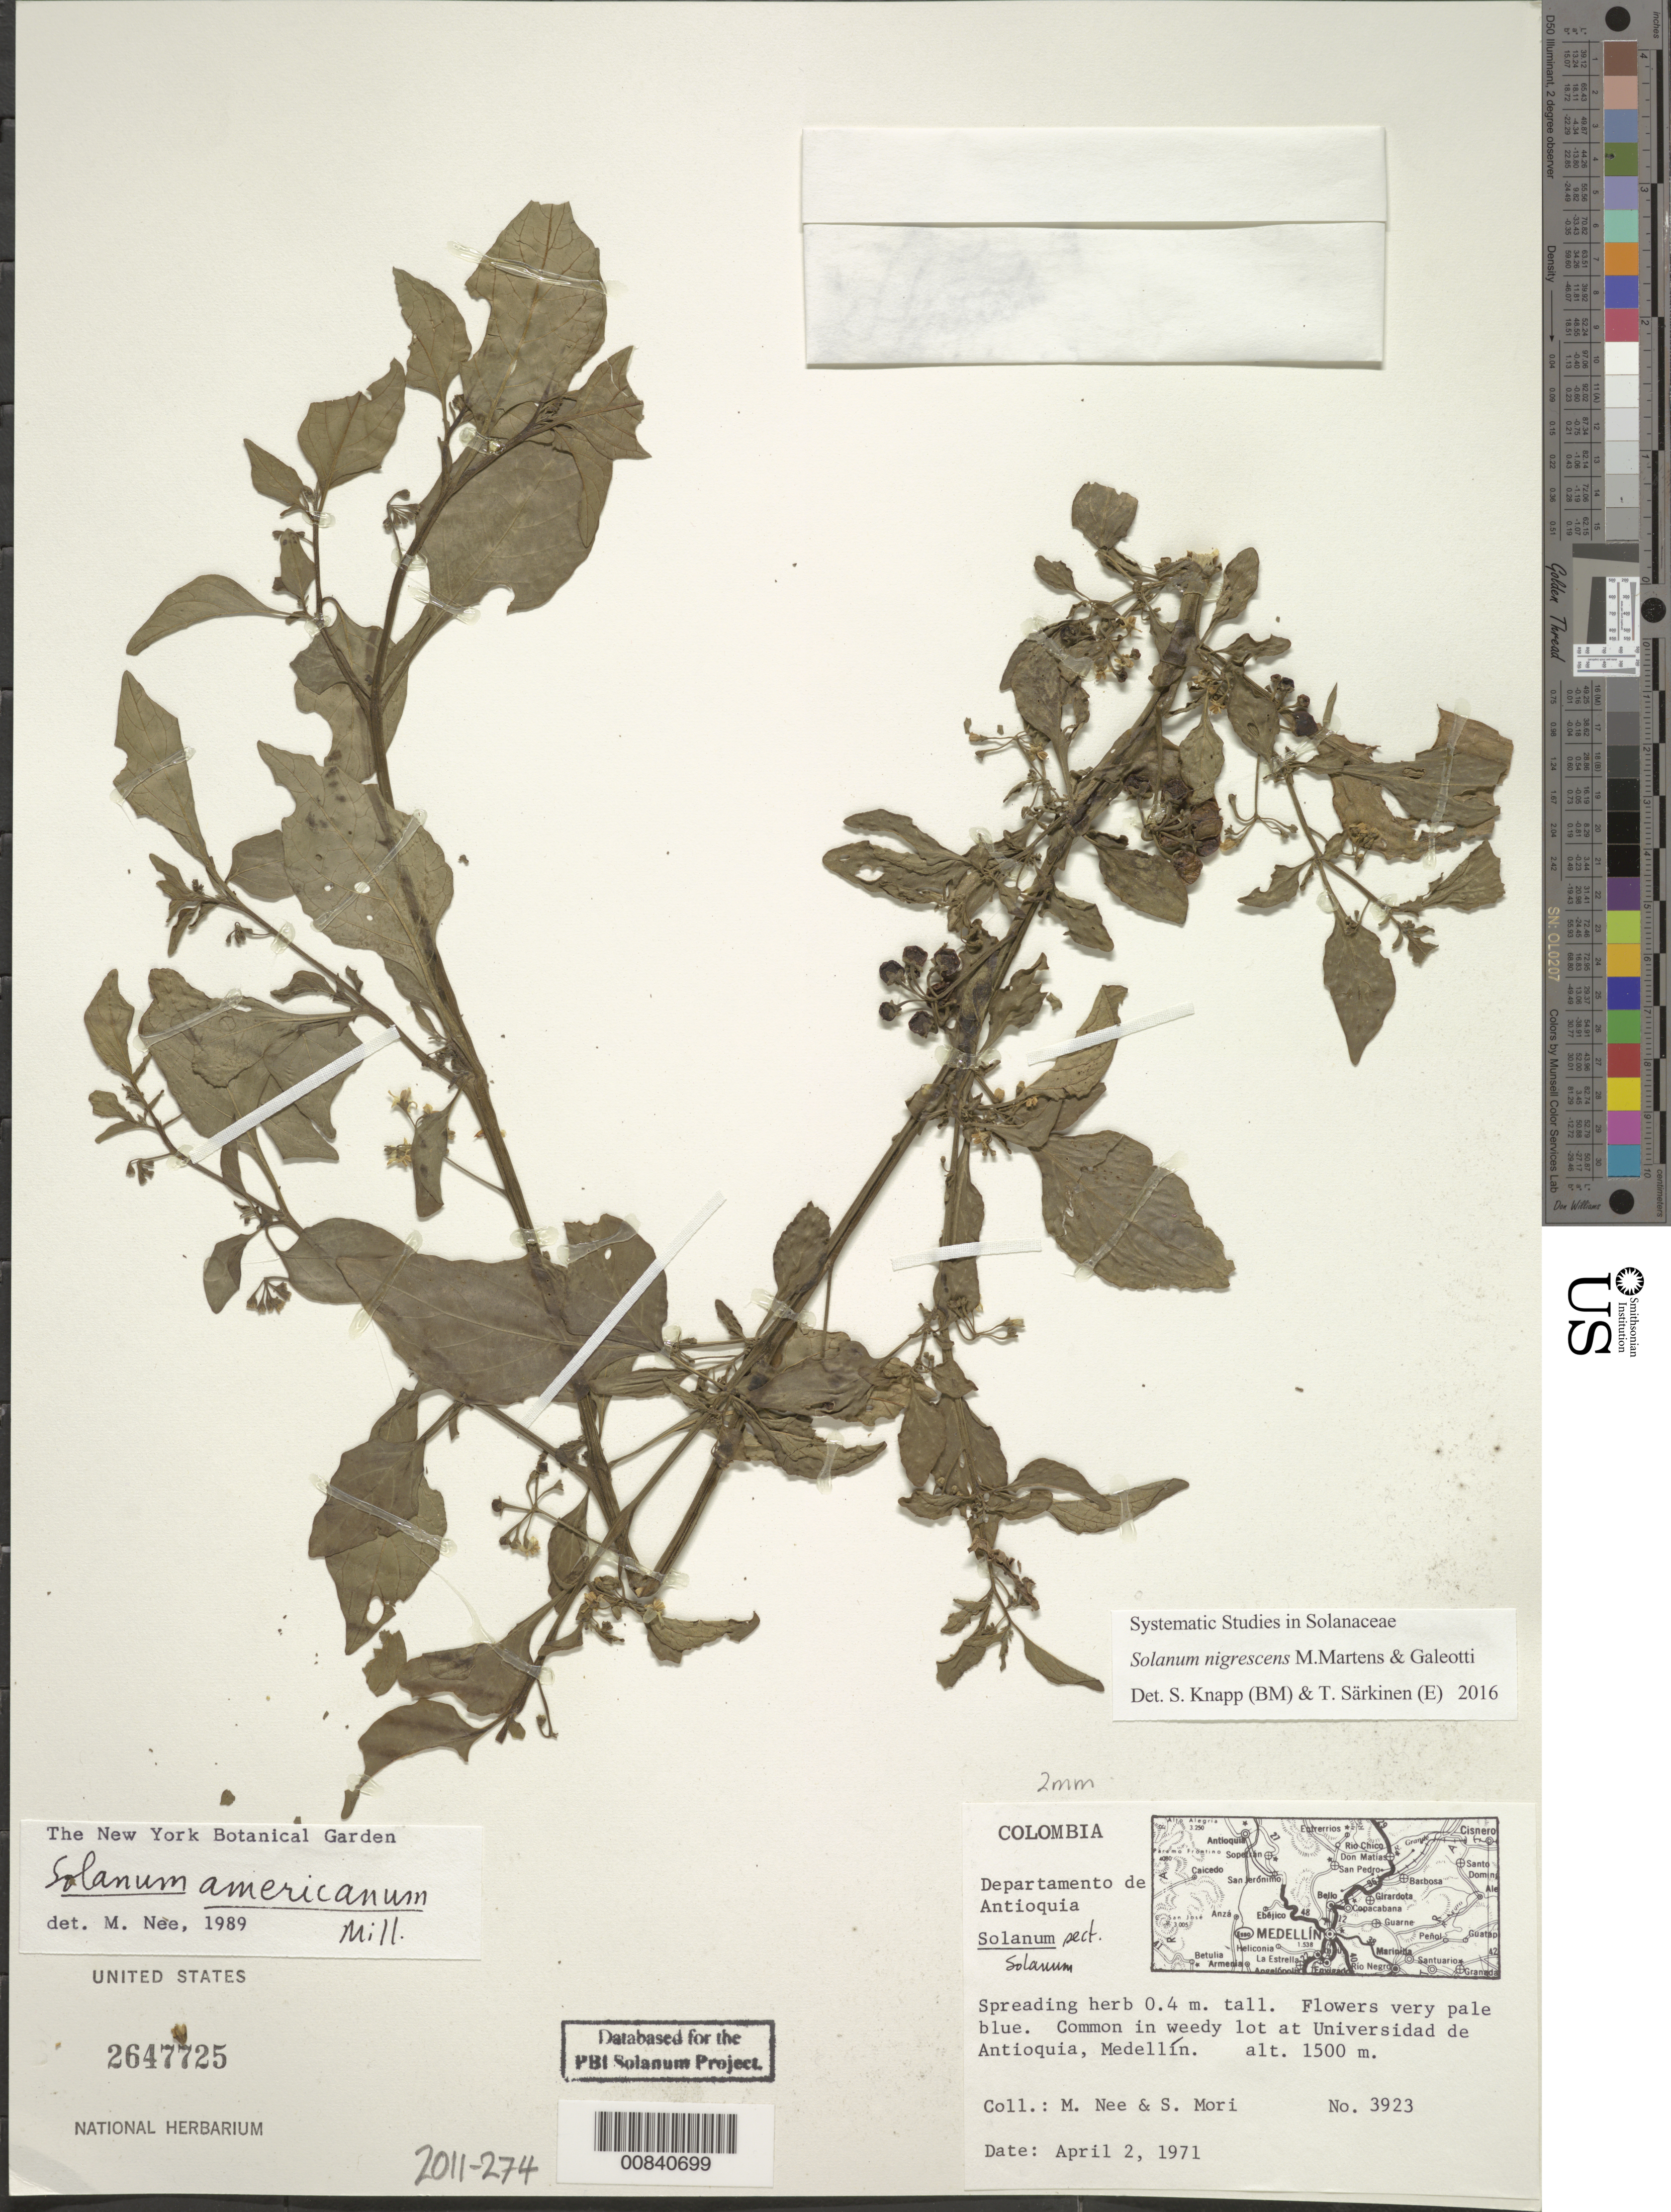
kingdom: Plantae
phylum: Tracheophyta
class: Magnoliopsida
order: Solanales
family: Solanaceae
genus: Solanum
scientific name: Solanum nigrescens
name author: M. Martens & Galeotti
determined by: Särkinen, T.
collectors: M. Nee & S. Mori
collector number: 3923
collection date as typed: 2 Apr 1971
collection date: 1971-04-02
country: Colombia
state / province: Antioquia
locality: Universidad de Antioquia, Medellin.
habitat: Common in weedy lot.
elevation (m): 1500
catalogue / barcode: US 2647725